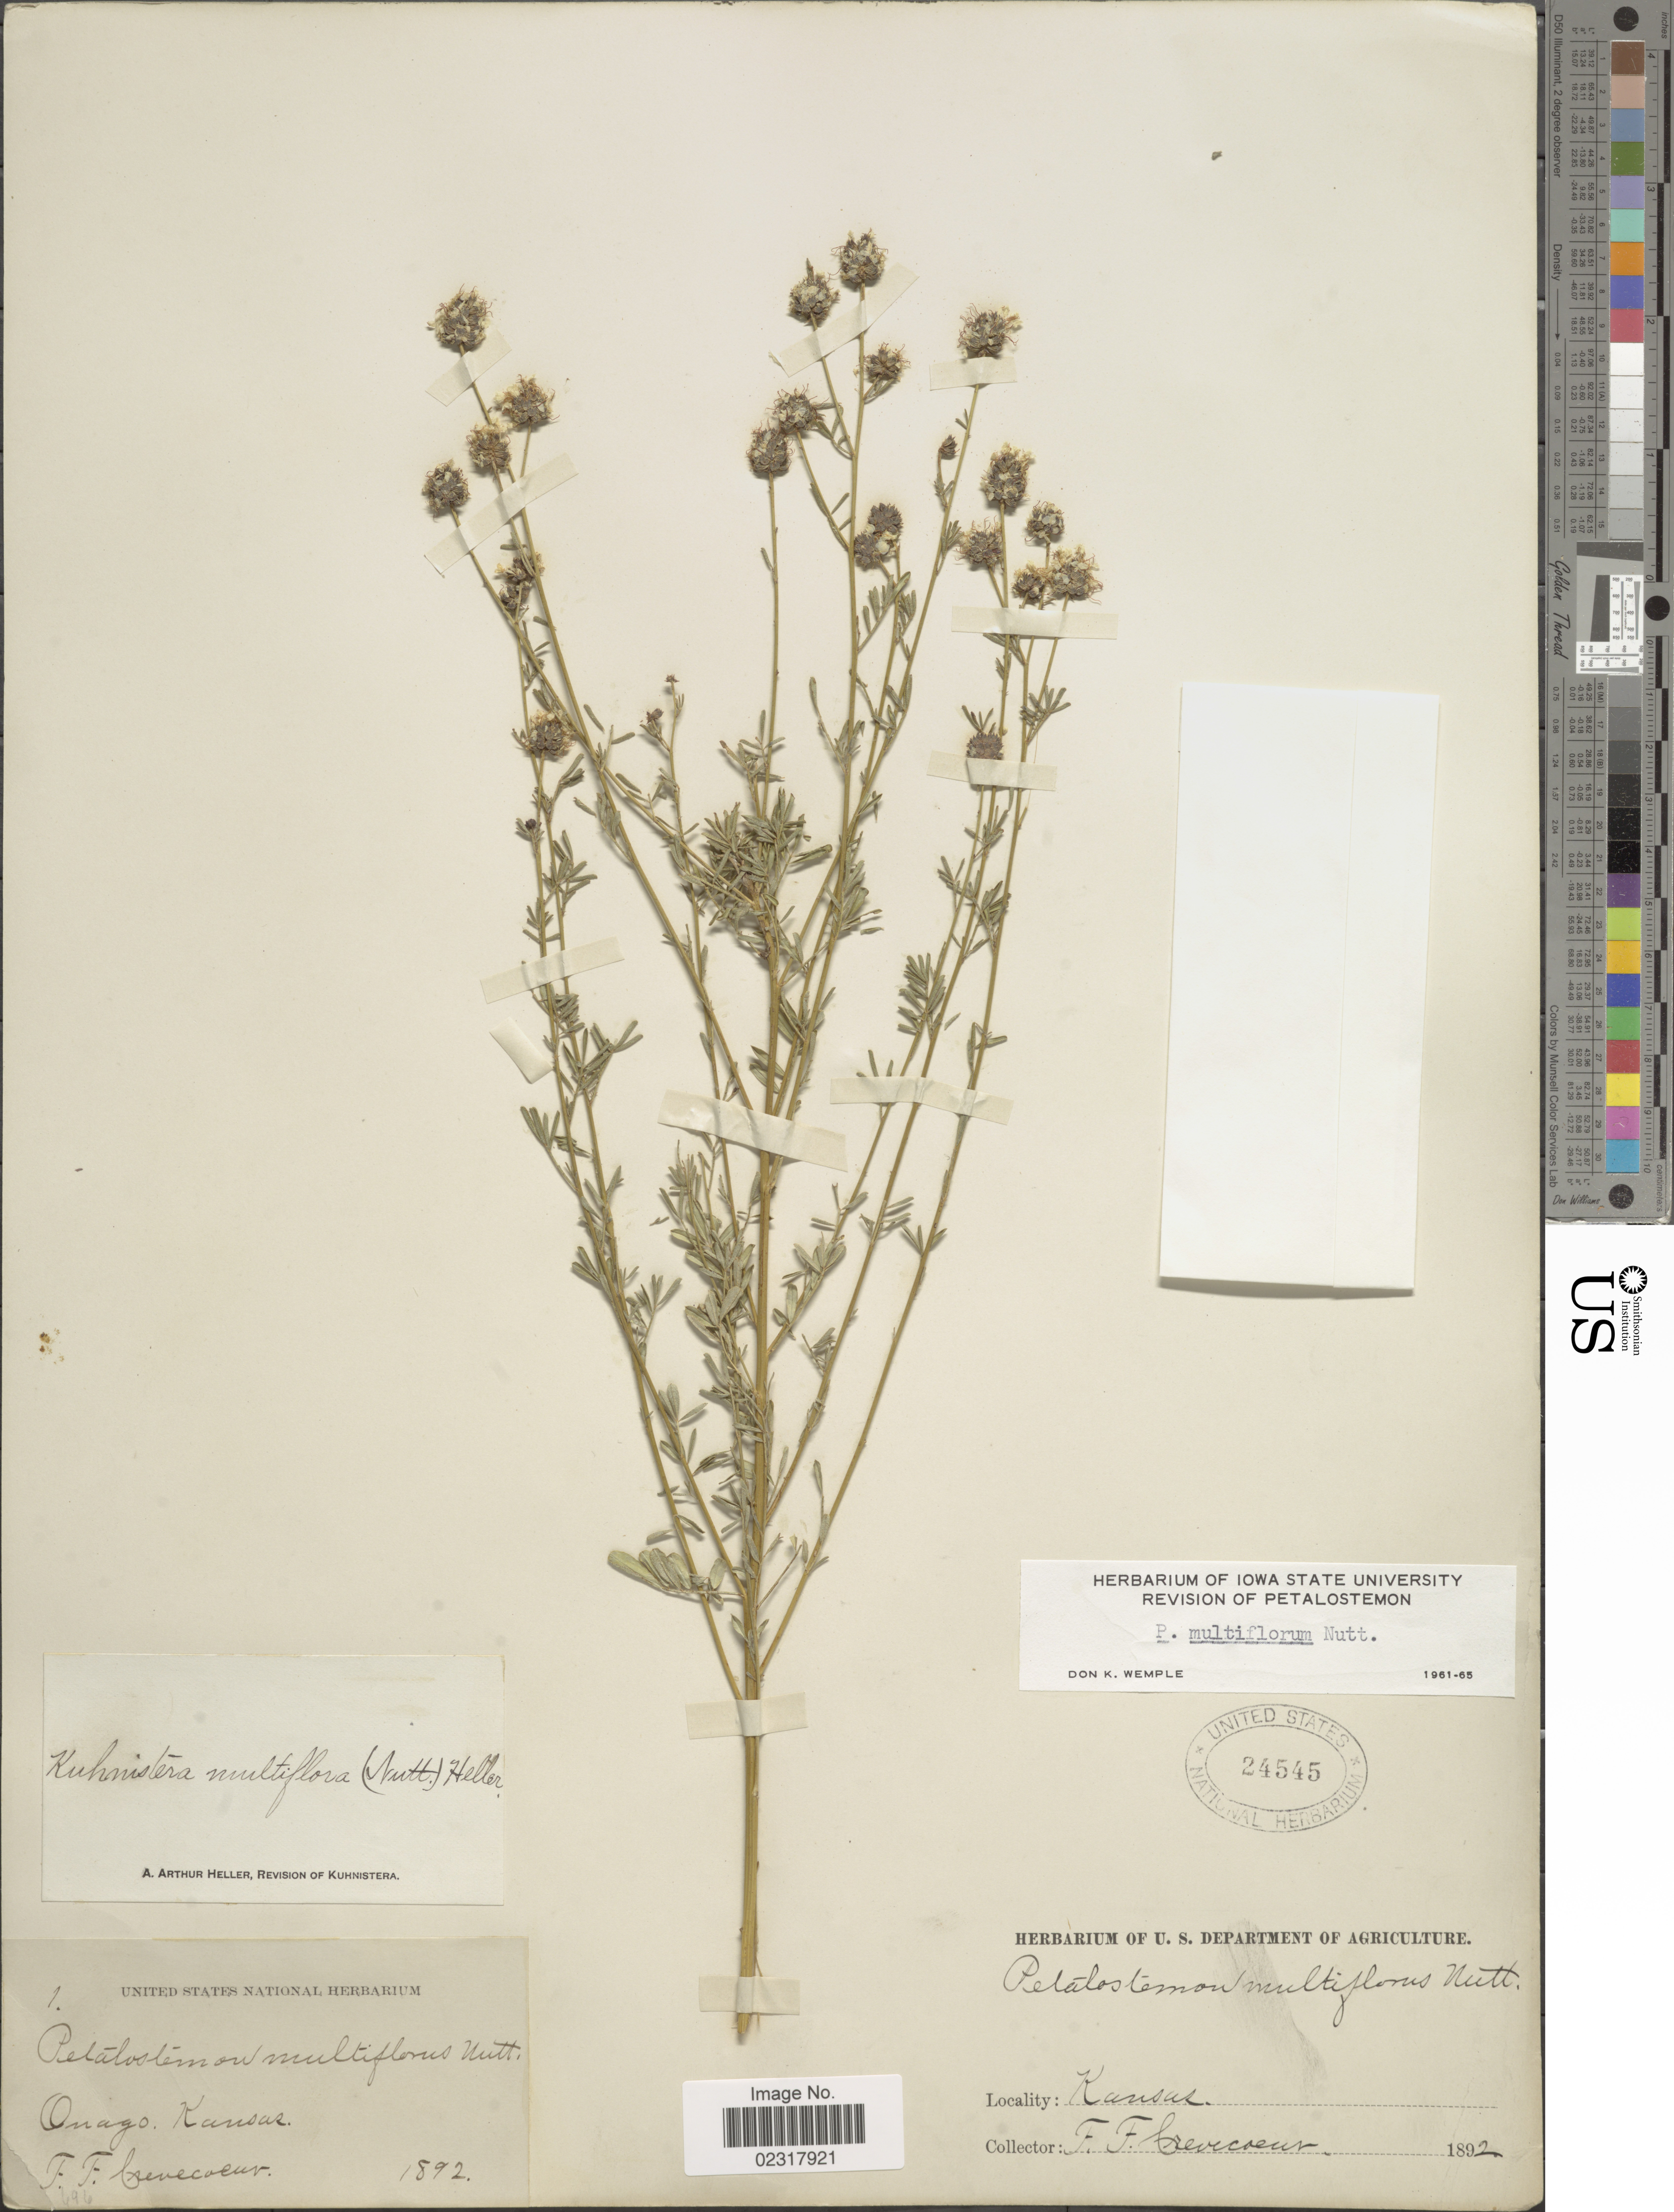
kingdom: Plantae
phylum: Tracheophyta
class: Magnoliopsida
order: Fabales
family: Fabaceae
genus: Dalea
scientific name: Dalea multiflora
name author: (Nutt.) Shinners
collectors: F. F. Crevecoeur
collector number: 1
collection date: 1892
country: United States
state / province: Kansas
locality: Onago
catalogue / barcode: US 24545